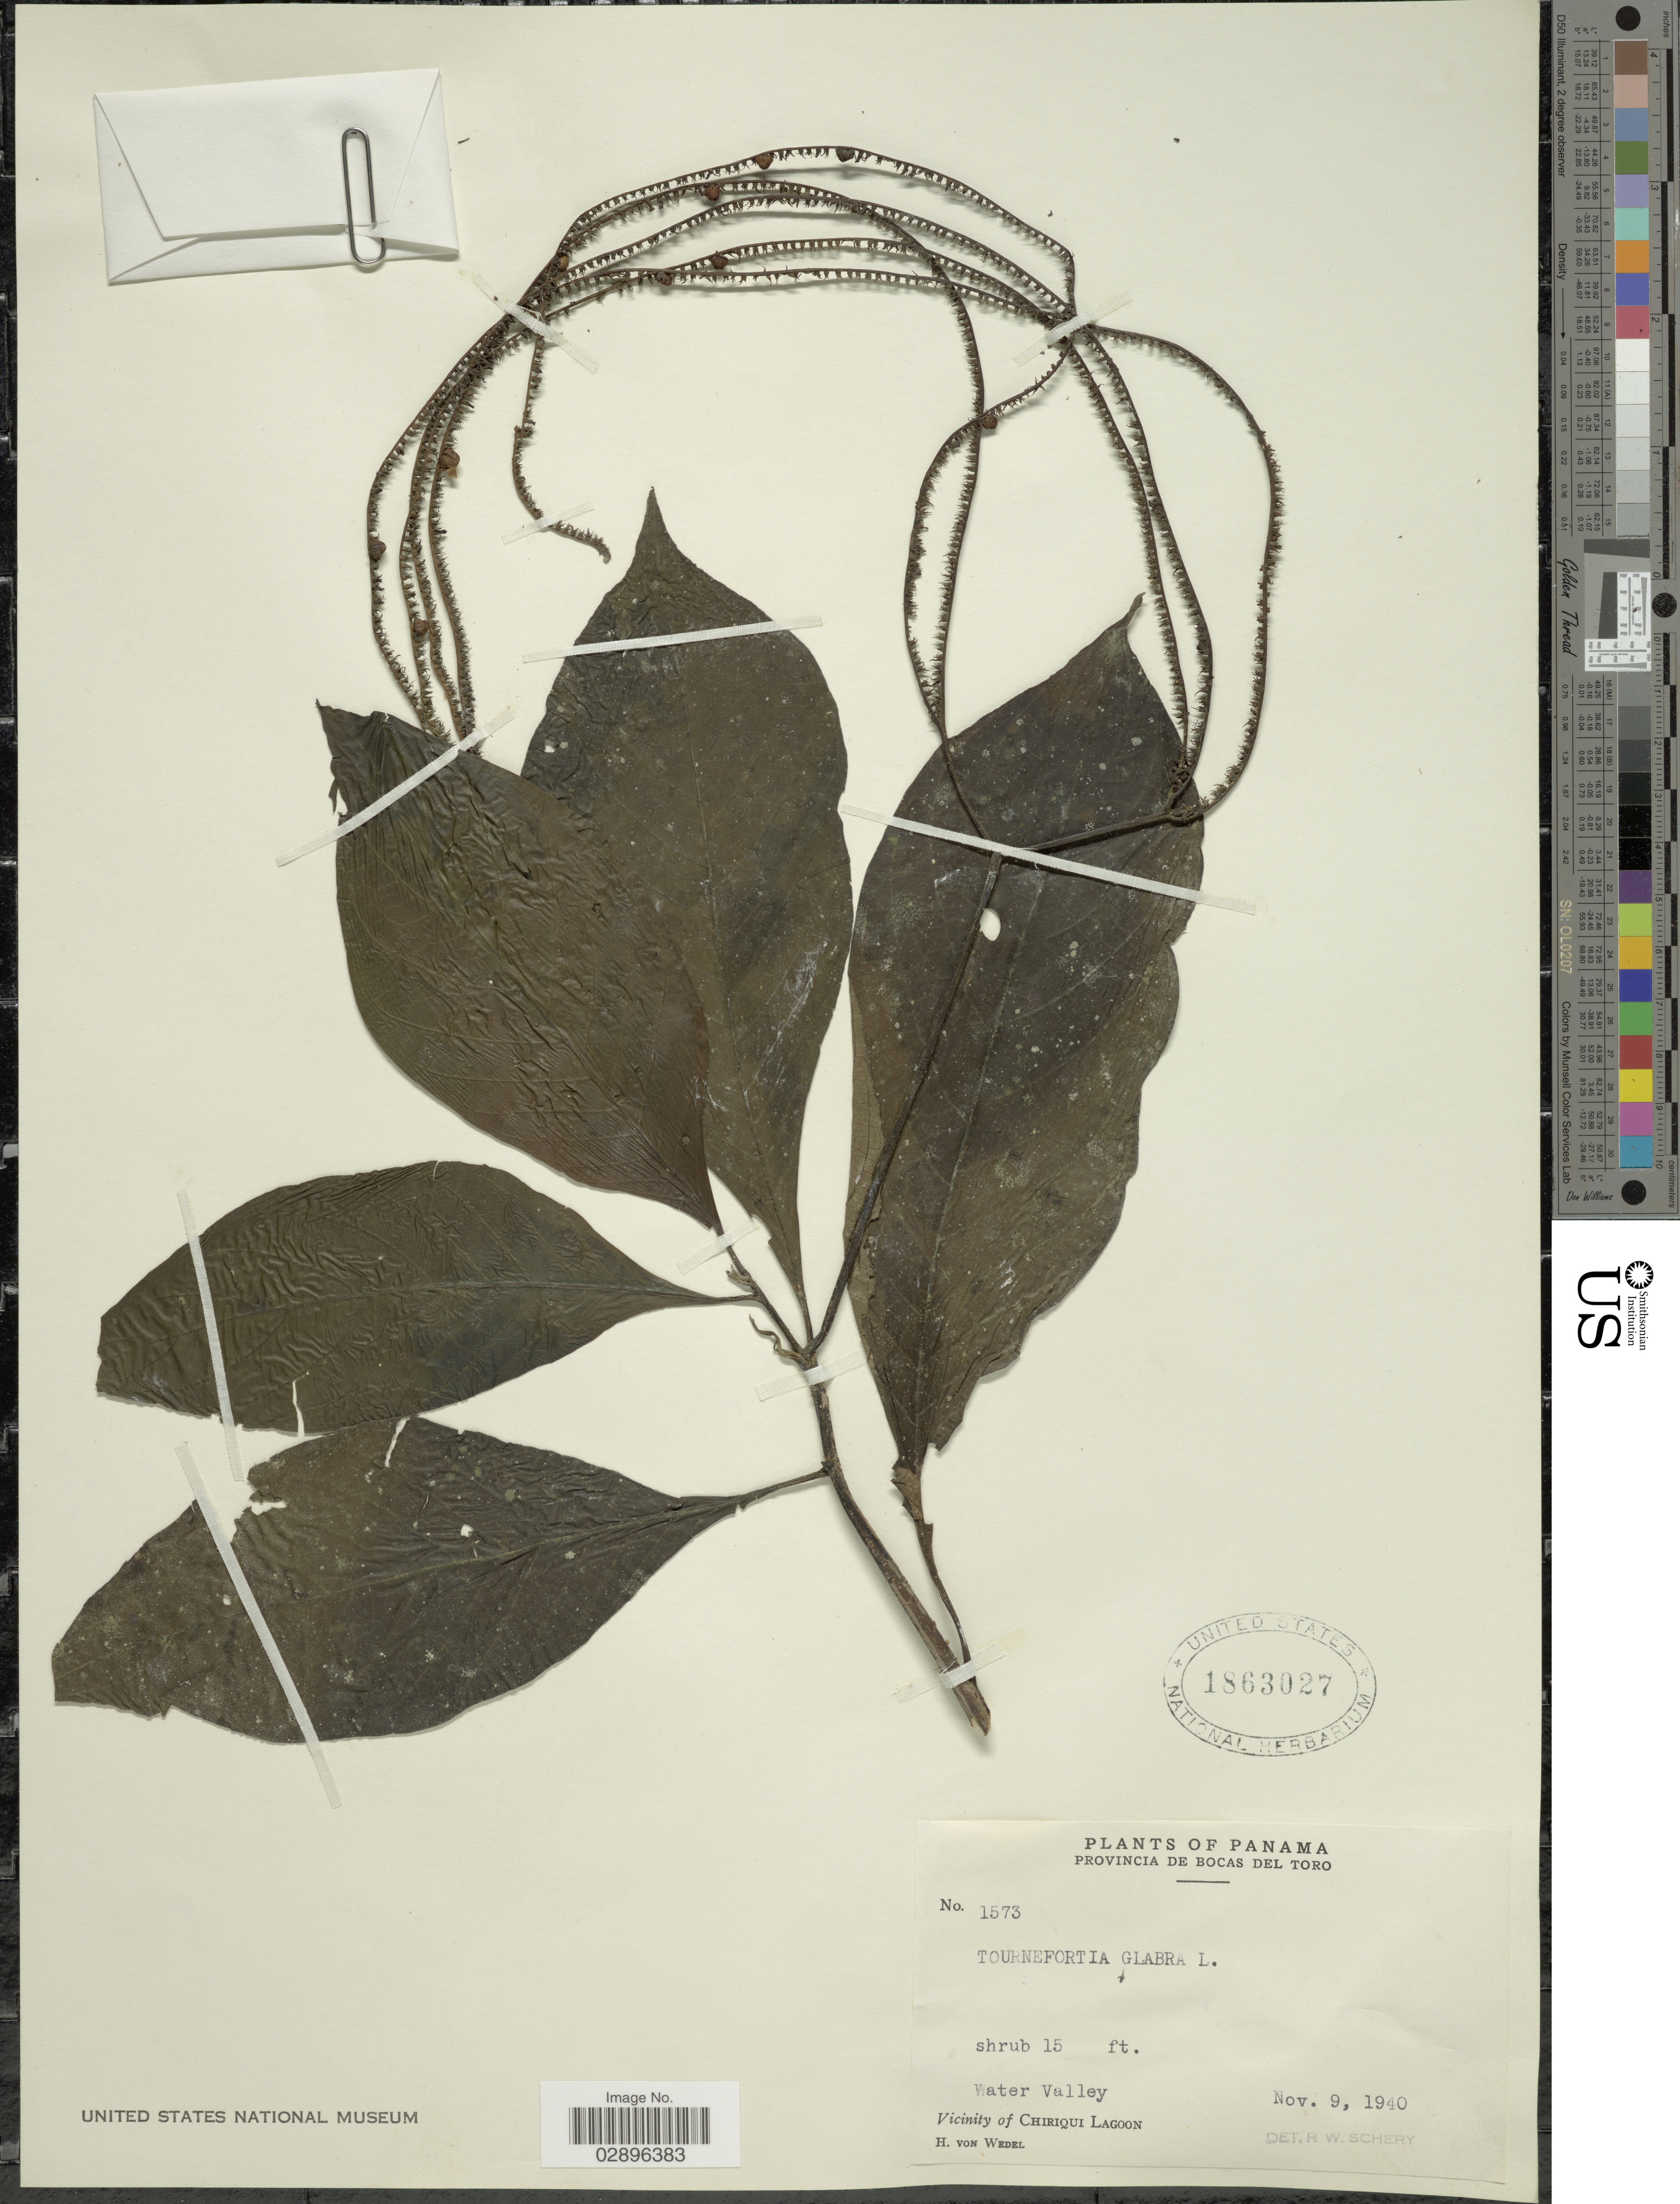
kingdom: Plantae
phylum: Tracheophyta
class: Magnoliopsida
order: Boraginales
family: Heliotropiaceae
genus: Tournefortia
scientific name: Tournefortia glabra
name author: L.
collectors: H. von Wedel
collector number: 1573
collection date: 1940-11-09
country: Panama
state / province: Bocas del Toro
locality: Water Valley. Vicinity of Chiriqui Lagoon.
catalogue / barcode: US 1863027